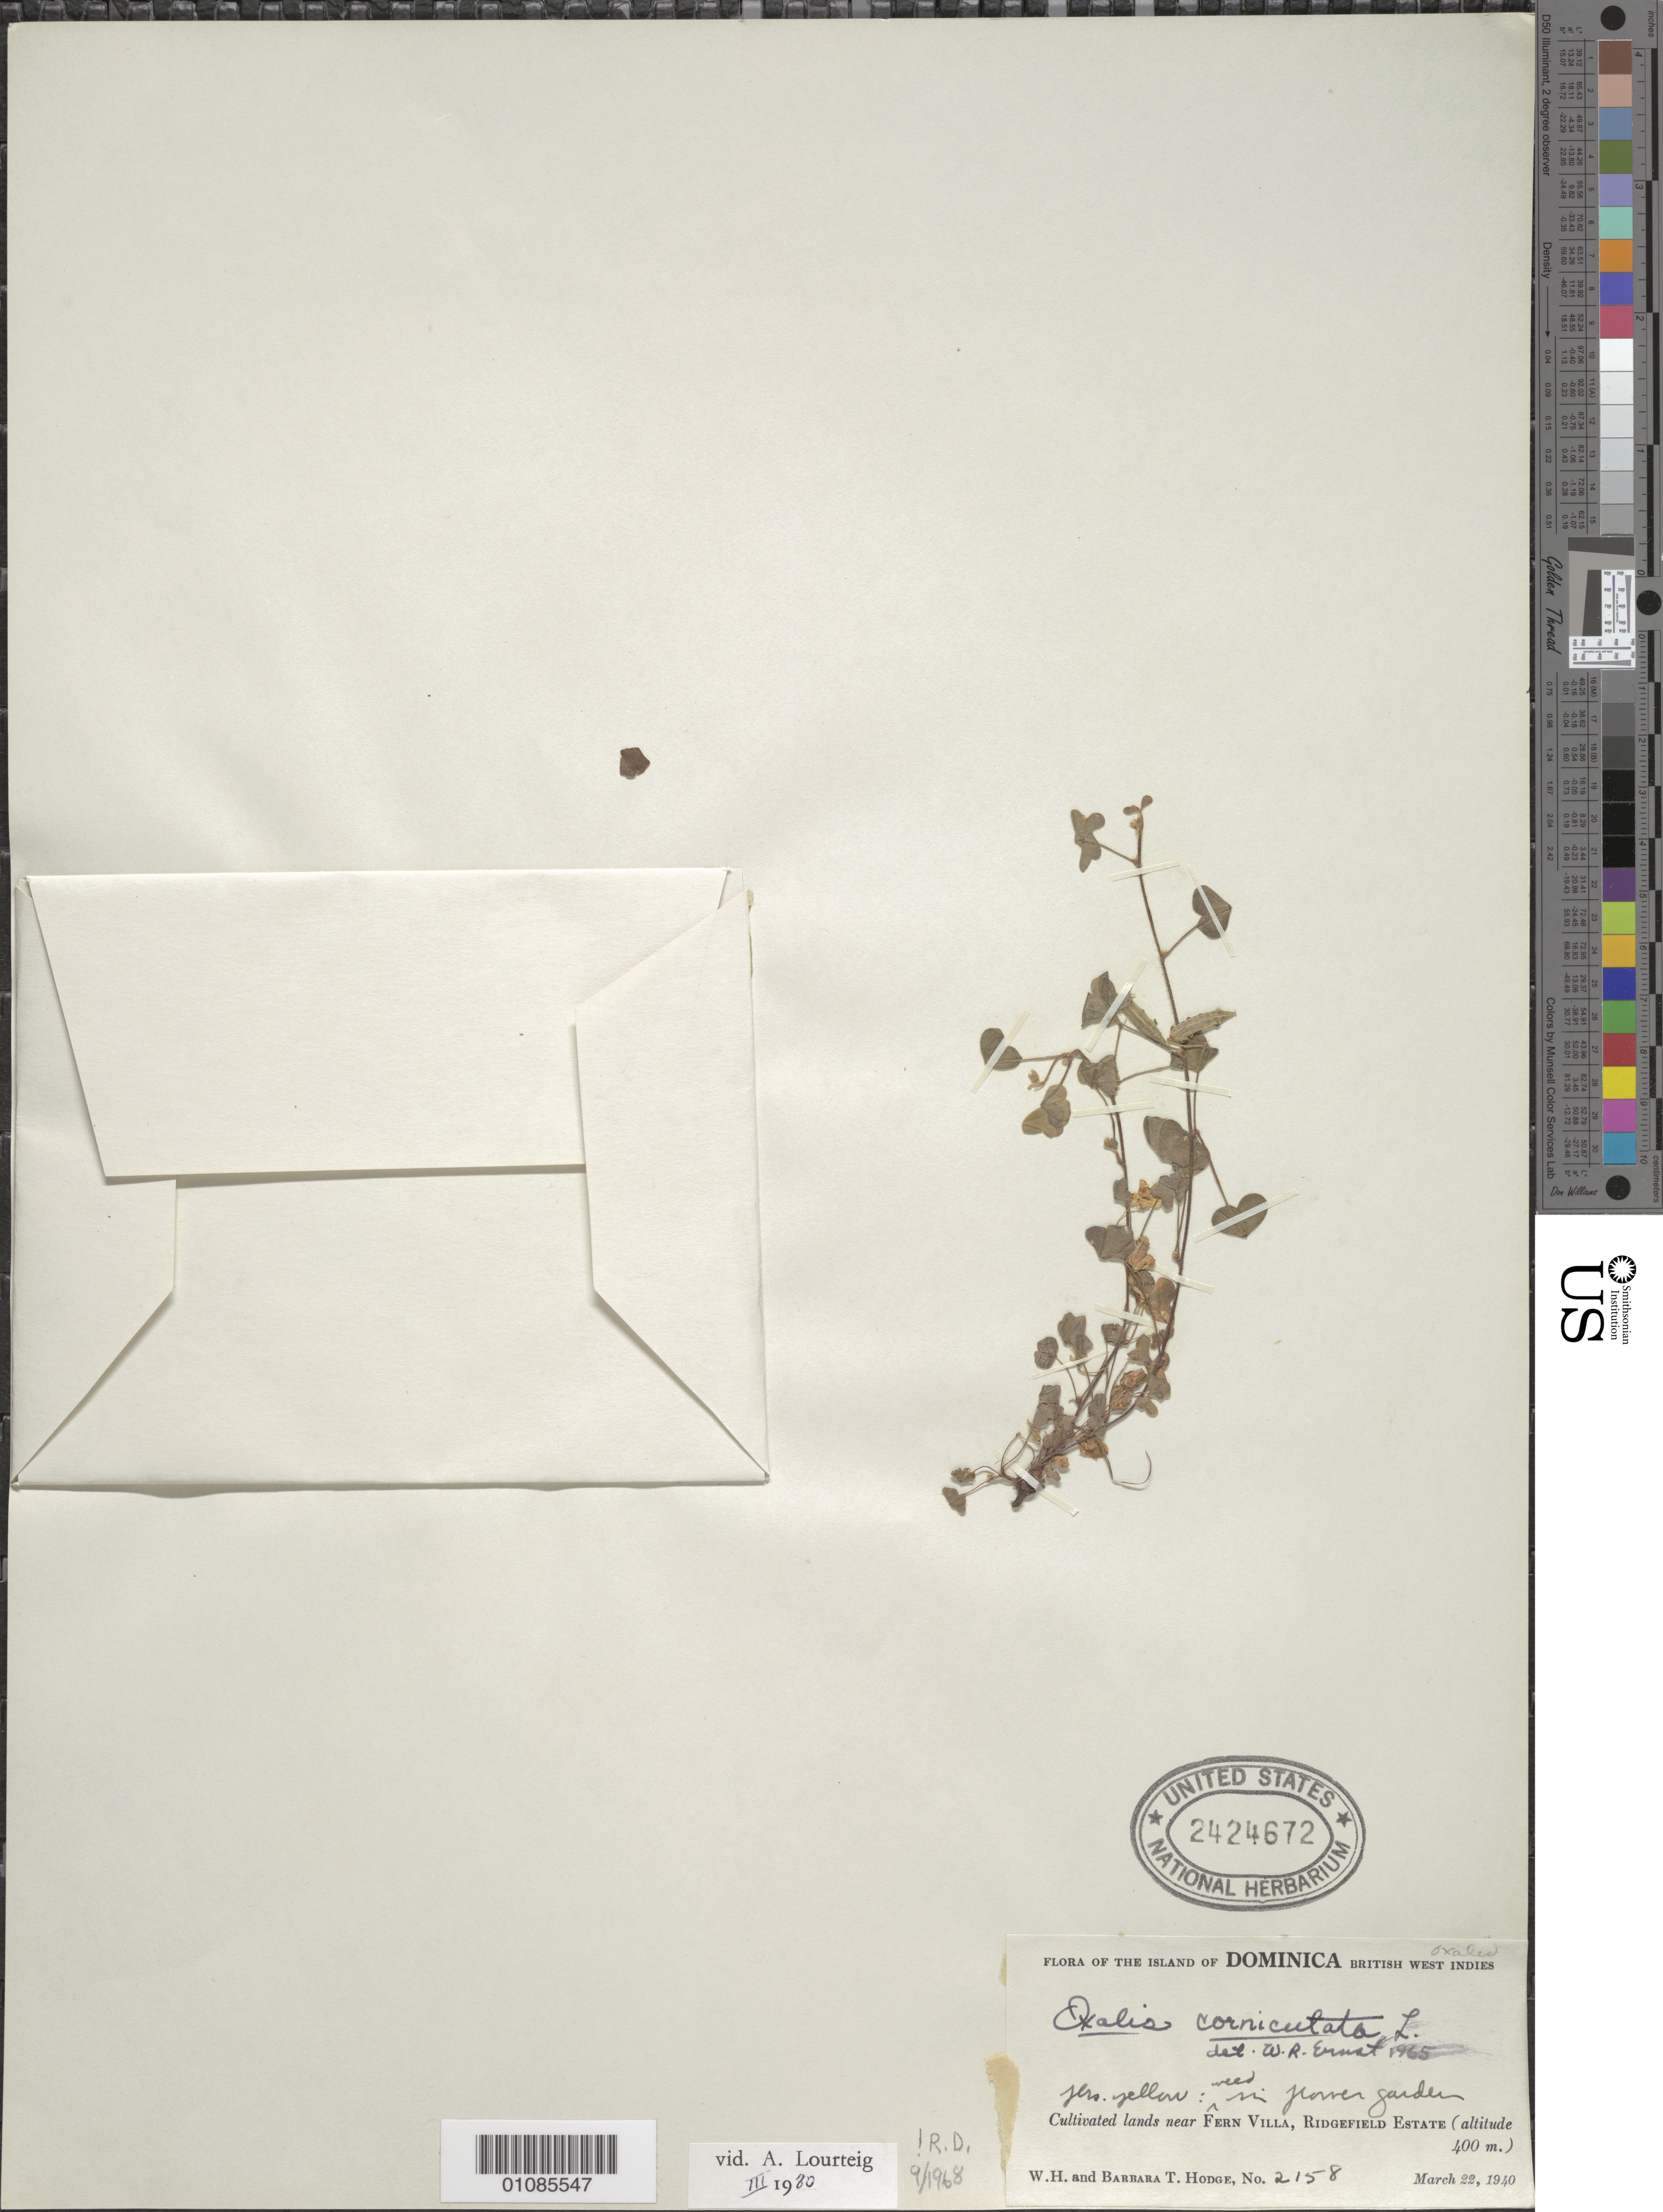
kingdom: Plantae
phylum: Tracheophyta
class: Magnoliopsida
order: Oxalidales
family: Oxalidaceae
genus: Oxalis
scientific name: Oxalis corniculata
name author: L.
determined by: Lourteig, A.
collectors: W. Hodge & B. Hodge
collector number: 2158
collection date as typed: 22 Mar 1940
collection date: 1940-03-22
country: Dominica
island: Dominica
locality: Cultivated lands near Fern Villa, Ridgefield Estate.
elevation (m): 400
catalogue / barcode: US 2424672